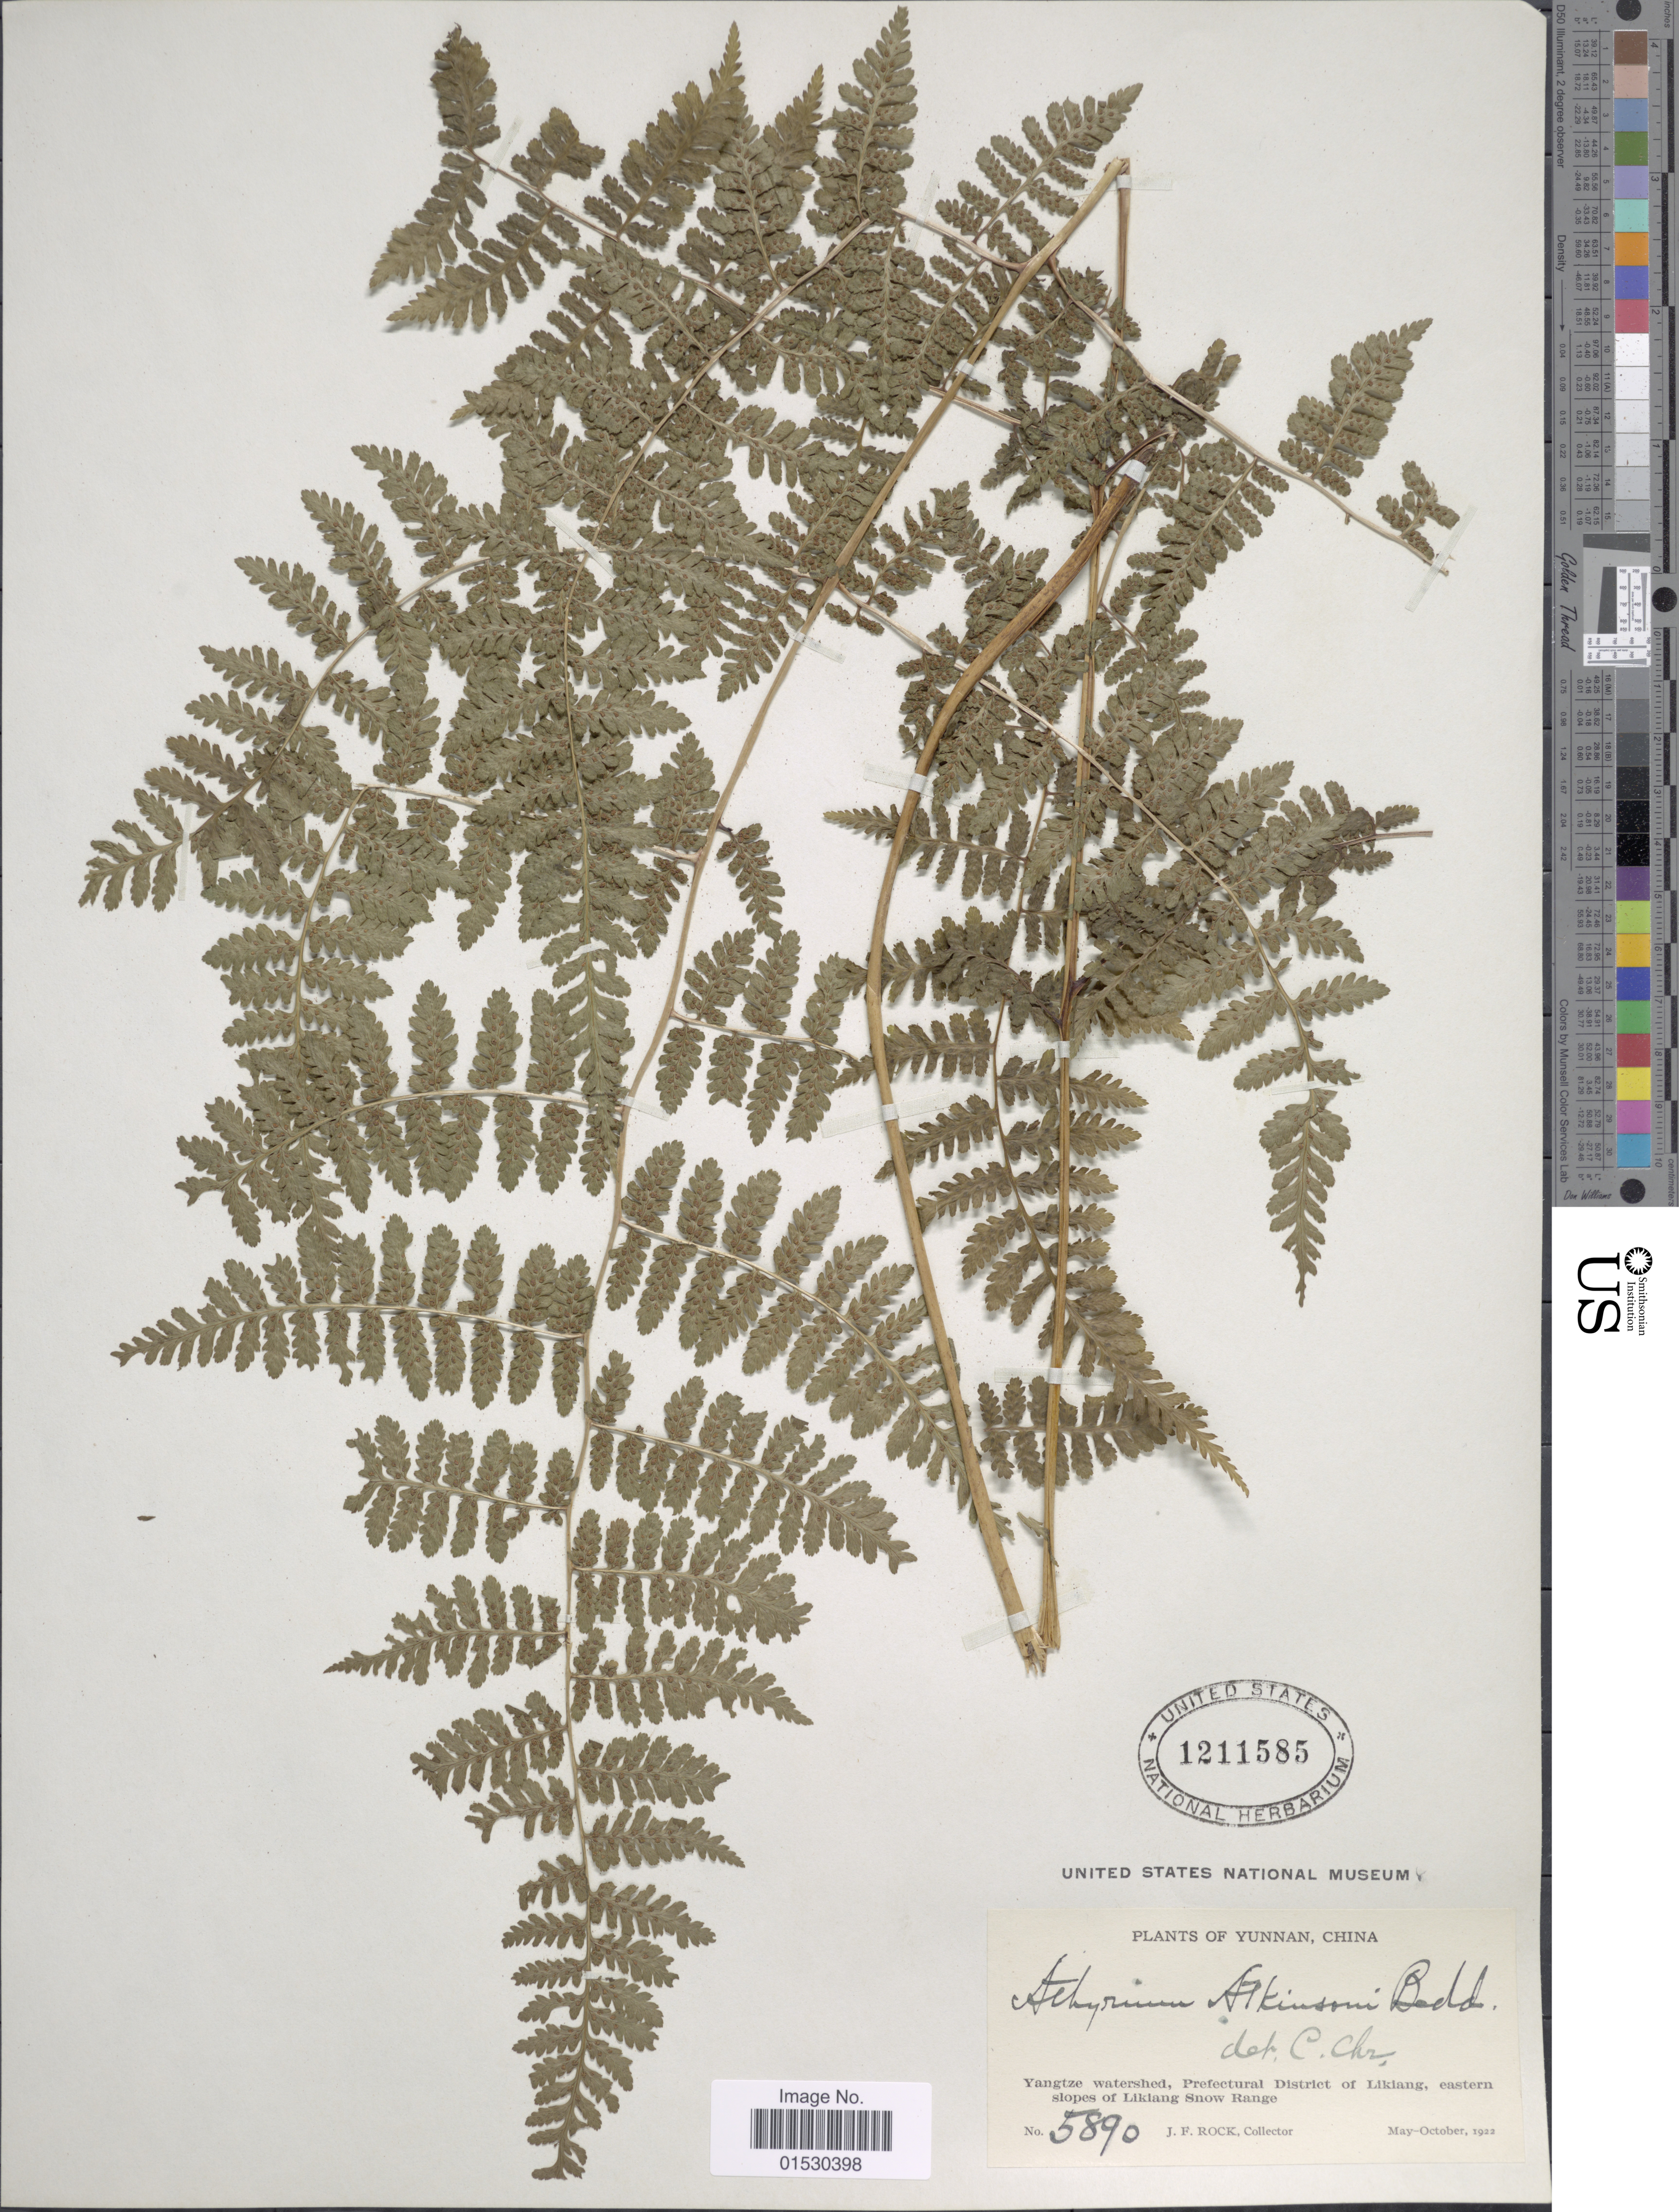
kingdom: Plantae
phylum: Tracheophyta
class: Polypodiopsida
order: Polypodiales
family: Athyriaceae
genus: Athyrium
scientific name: Athyrium atkinsonii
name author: Bedd.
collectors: J. Rock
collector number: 5890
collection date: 1922-05/1922-10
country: China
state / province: Yunnan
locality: Yangtze watershed, Prefectural District of Likiang, eastern slopes of Likiang Snow Range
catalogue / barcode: US 1211585